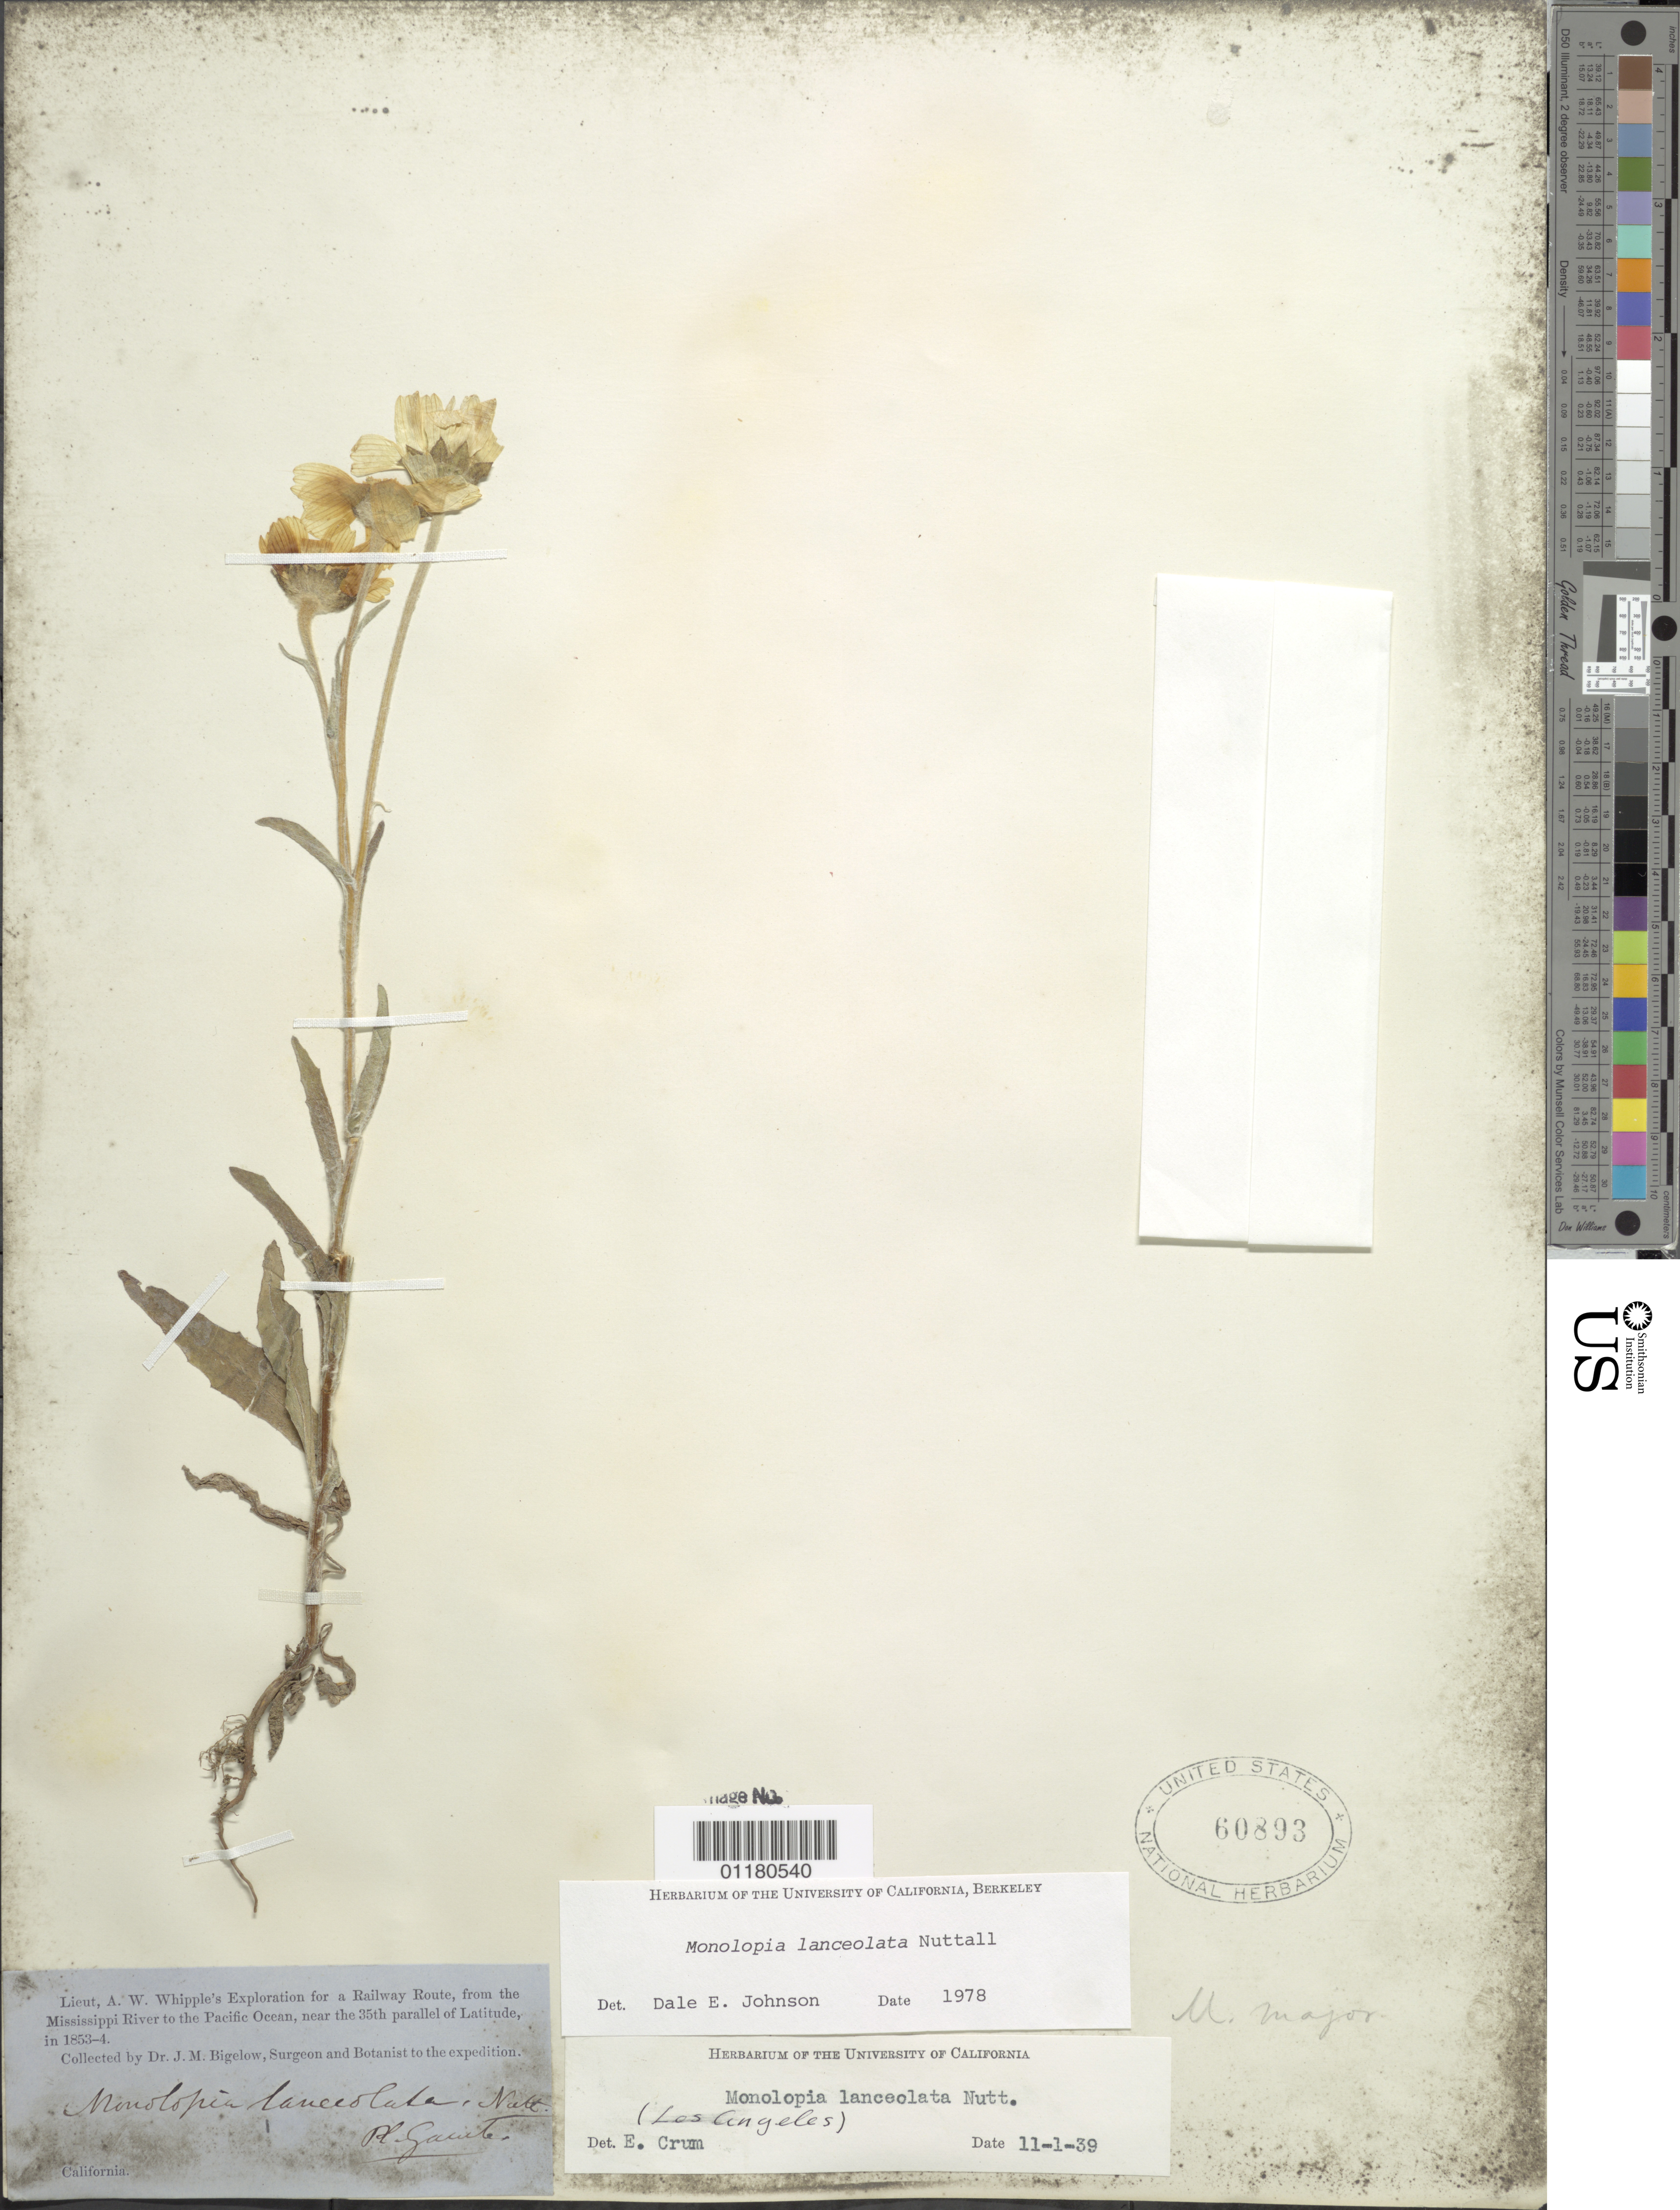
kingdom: Plantae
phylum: Tracheophyta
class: Magnoliopsida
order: Asterales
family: Asteraceae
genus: Monolopia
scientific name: Monolopia lanceolata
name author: Nutt.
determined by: Johnson, D. E.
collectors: J. M. Bigelow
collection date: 1853/1854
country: United States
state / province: California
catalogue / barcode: US 60893